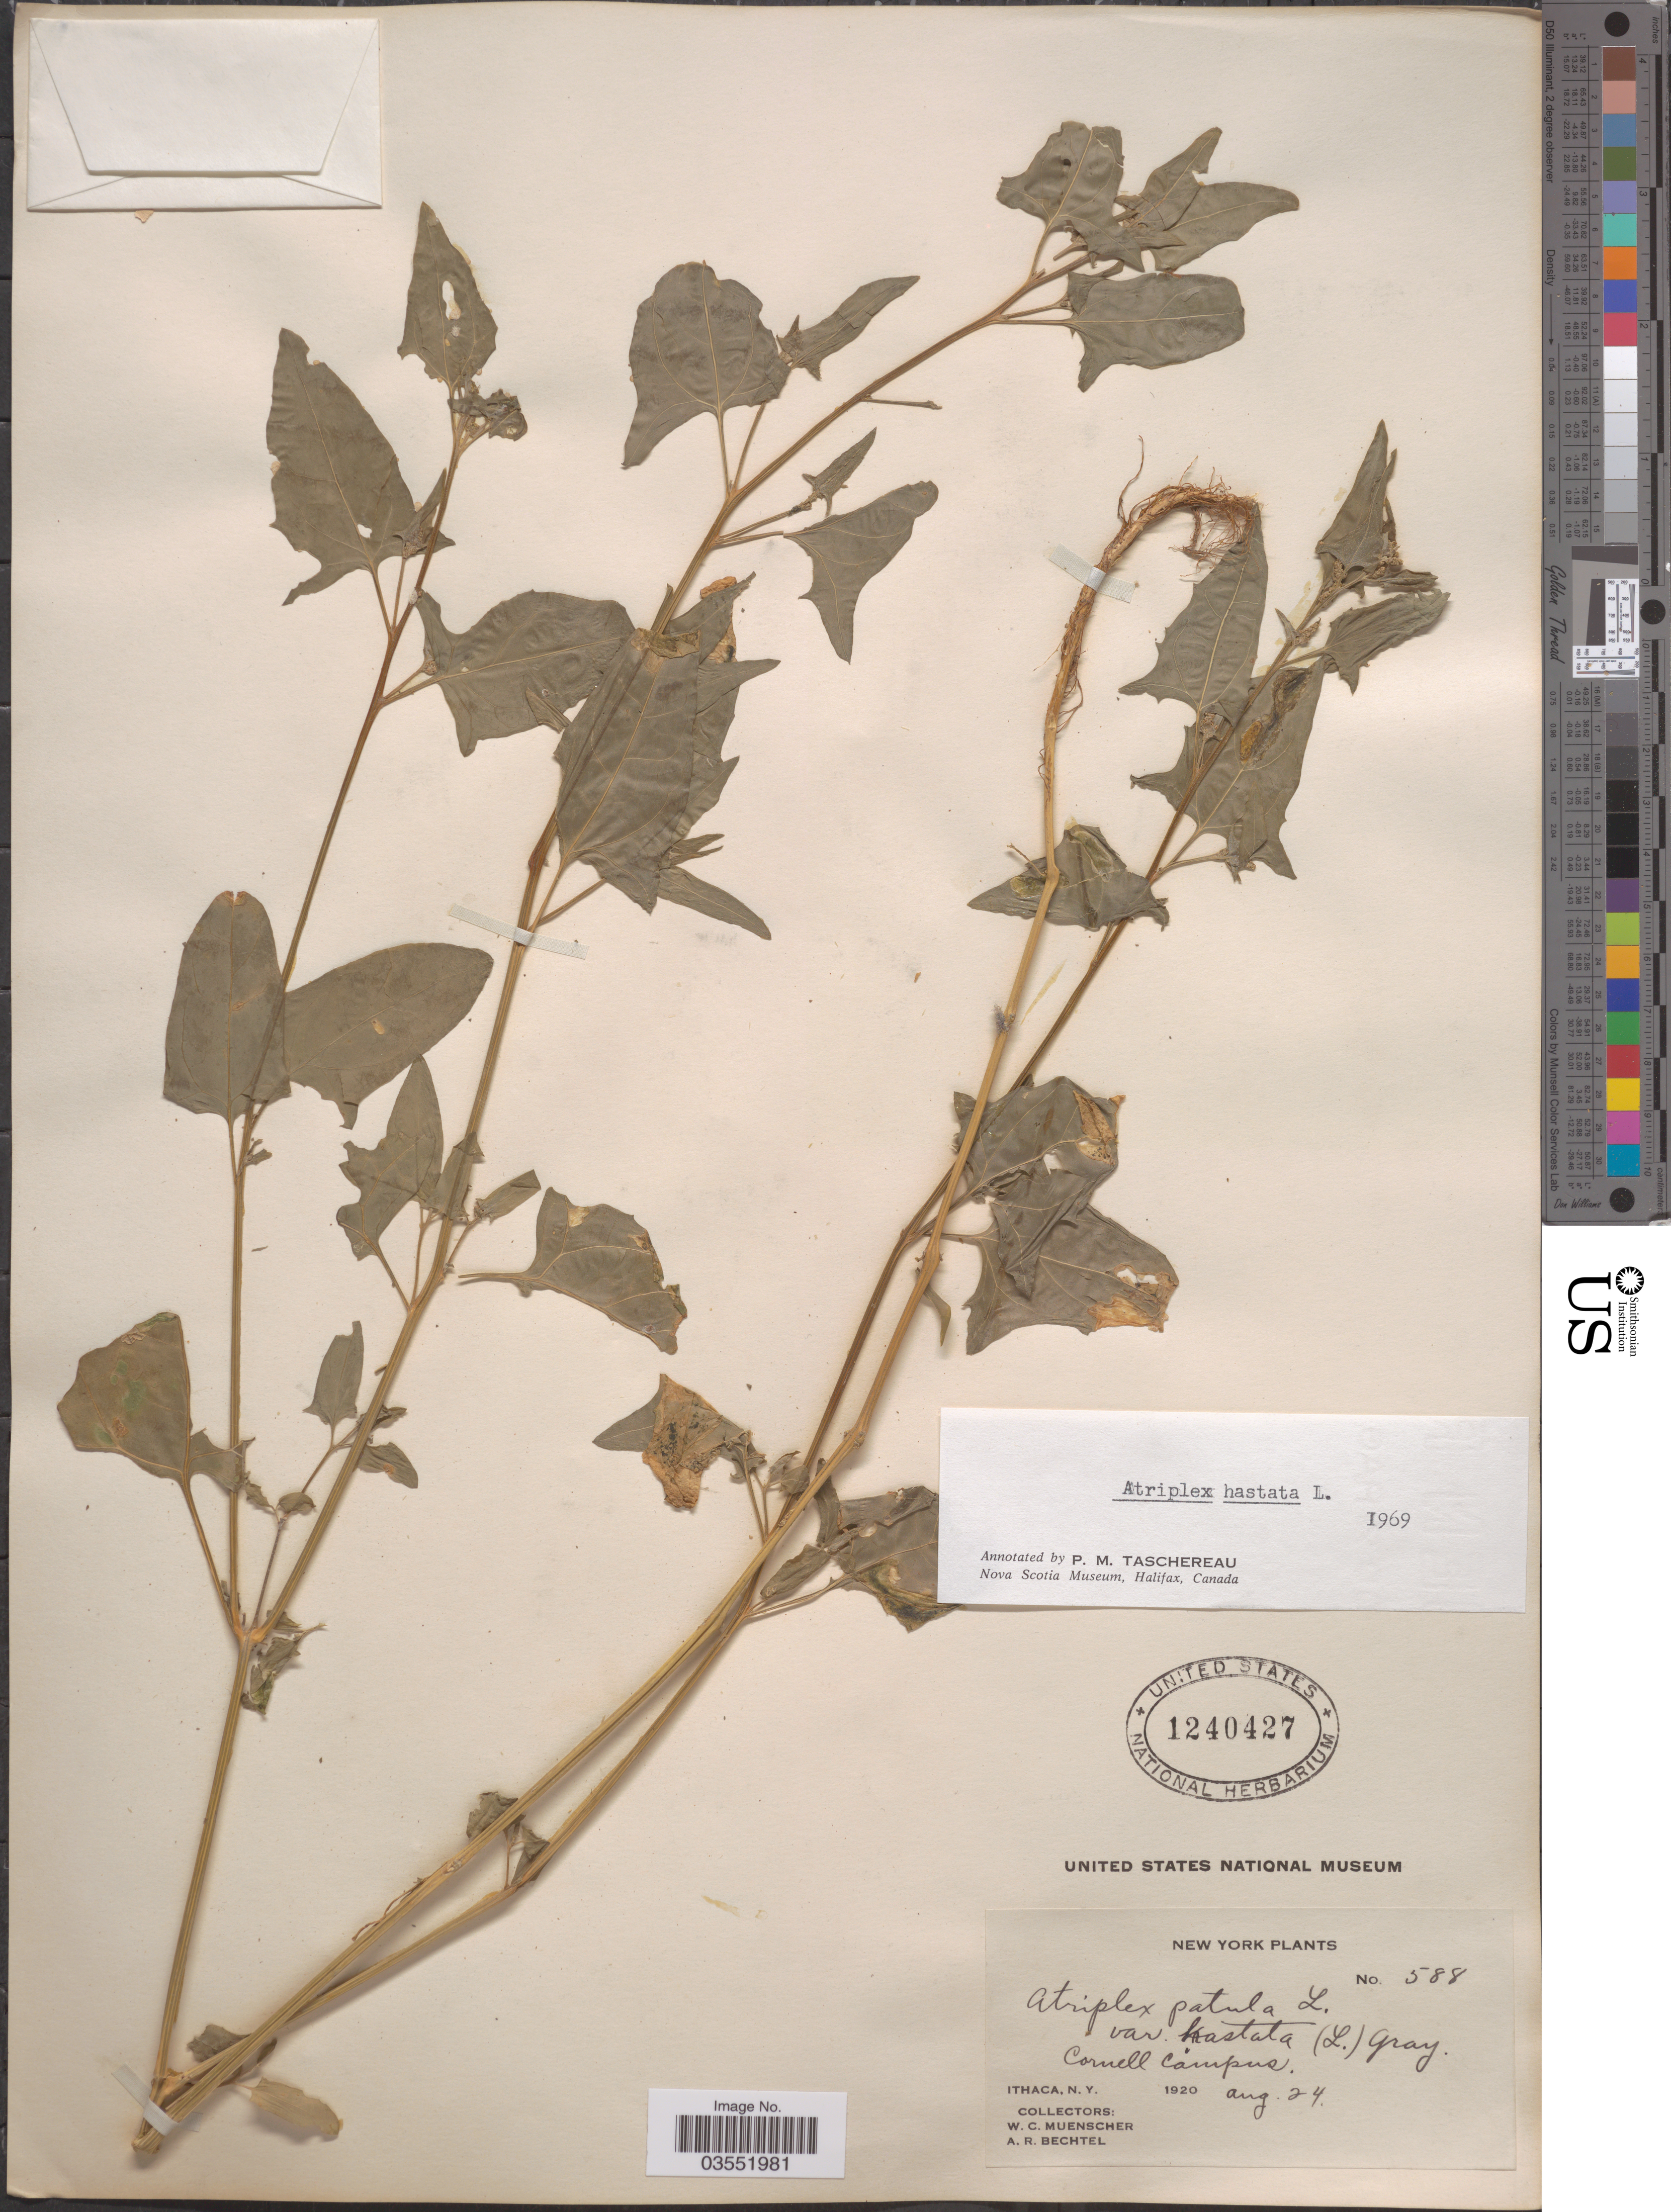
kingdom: Plantae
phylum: Tracheophyta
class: Magnoliopsida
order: Caryophyllales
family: Amaranthaceae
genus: Atriplex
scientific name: Atriplex hastata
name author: L.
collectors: W. Muenscher & A. Bechtel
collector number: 588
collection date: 1920-08-24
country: United States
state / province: New York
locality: Cornell Campus. Ithaca.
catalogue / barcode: US 1240427